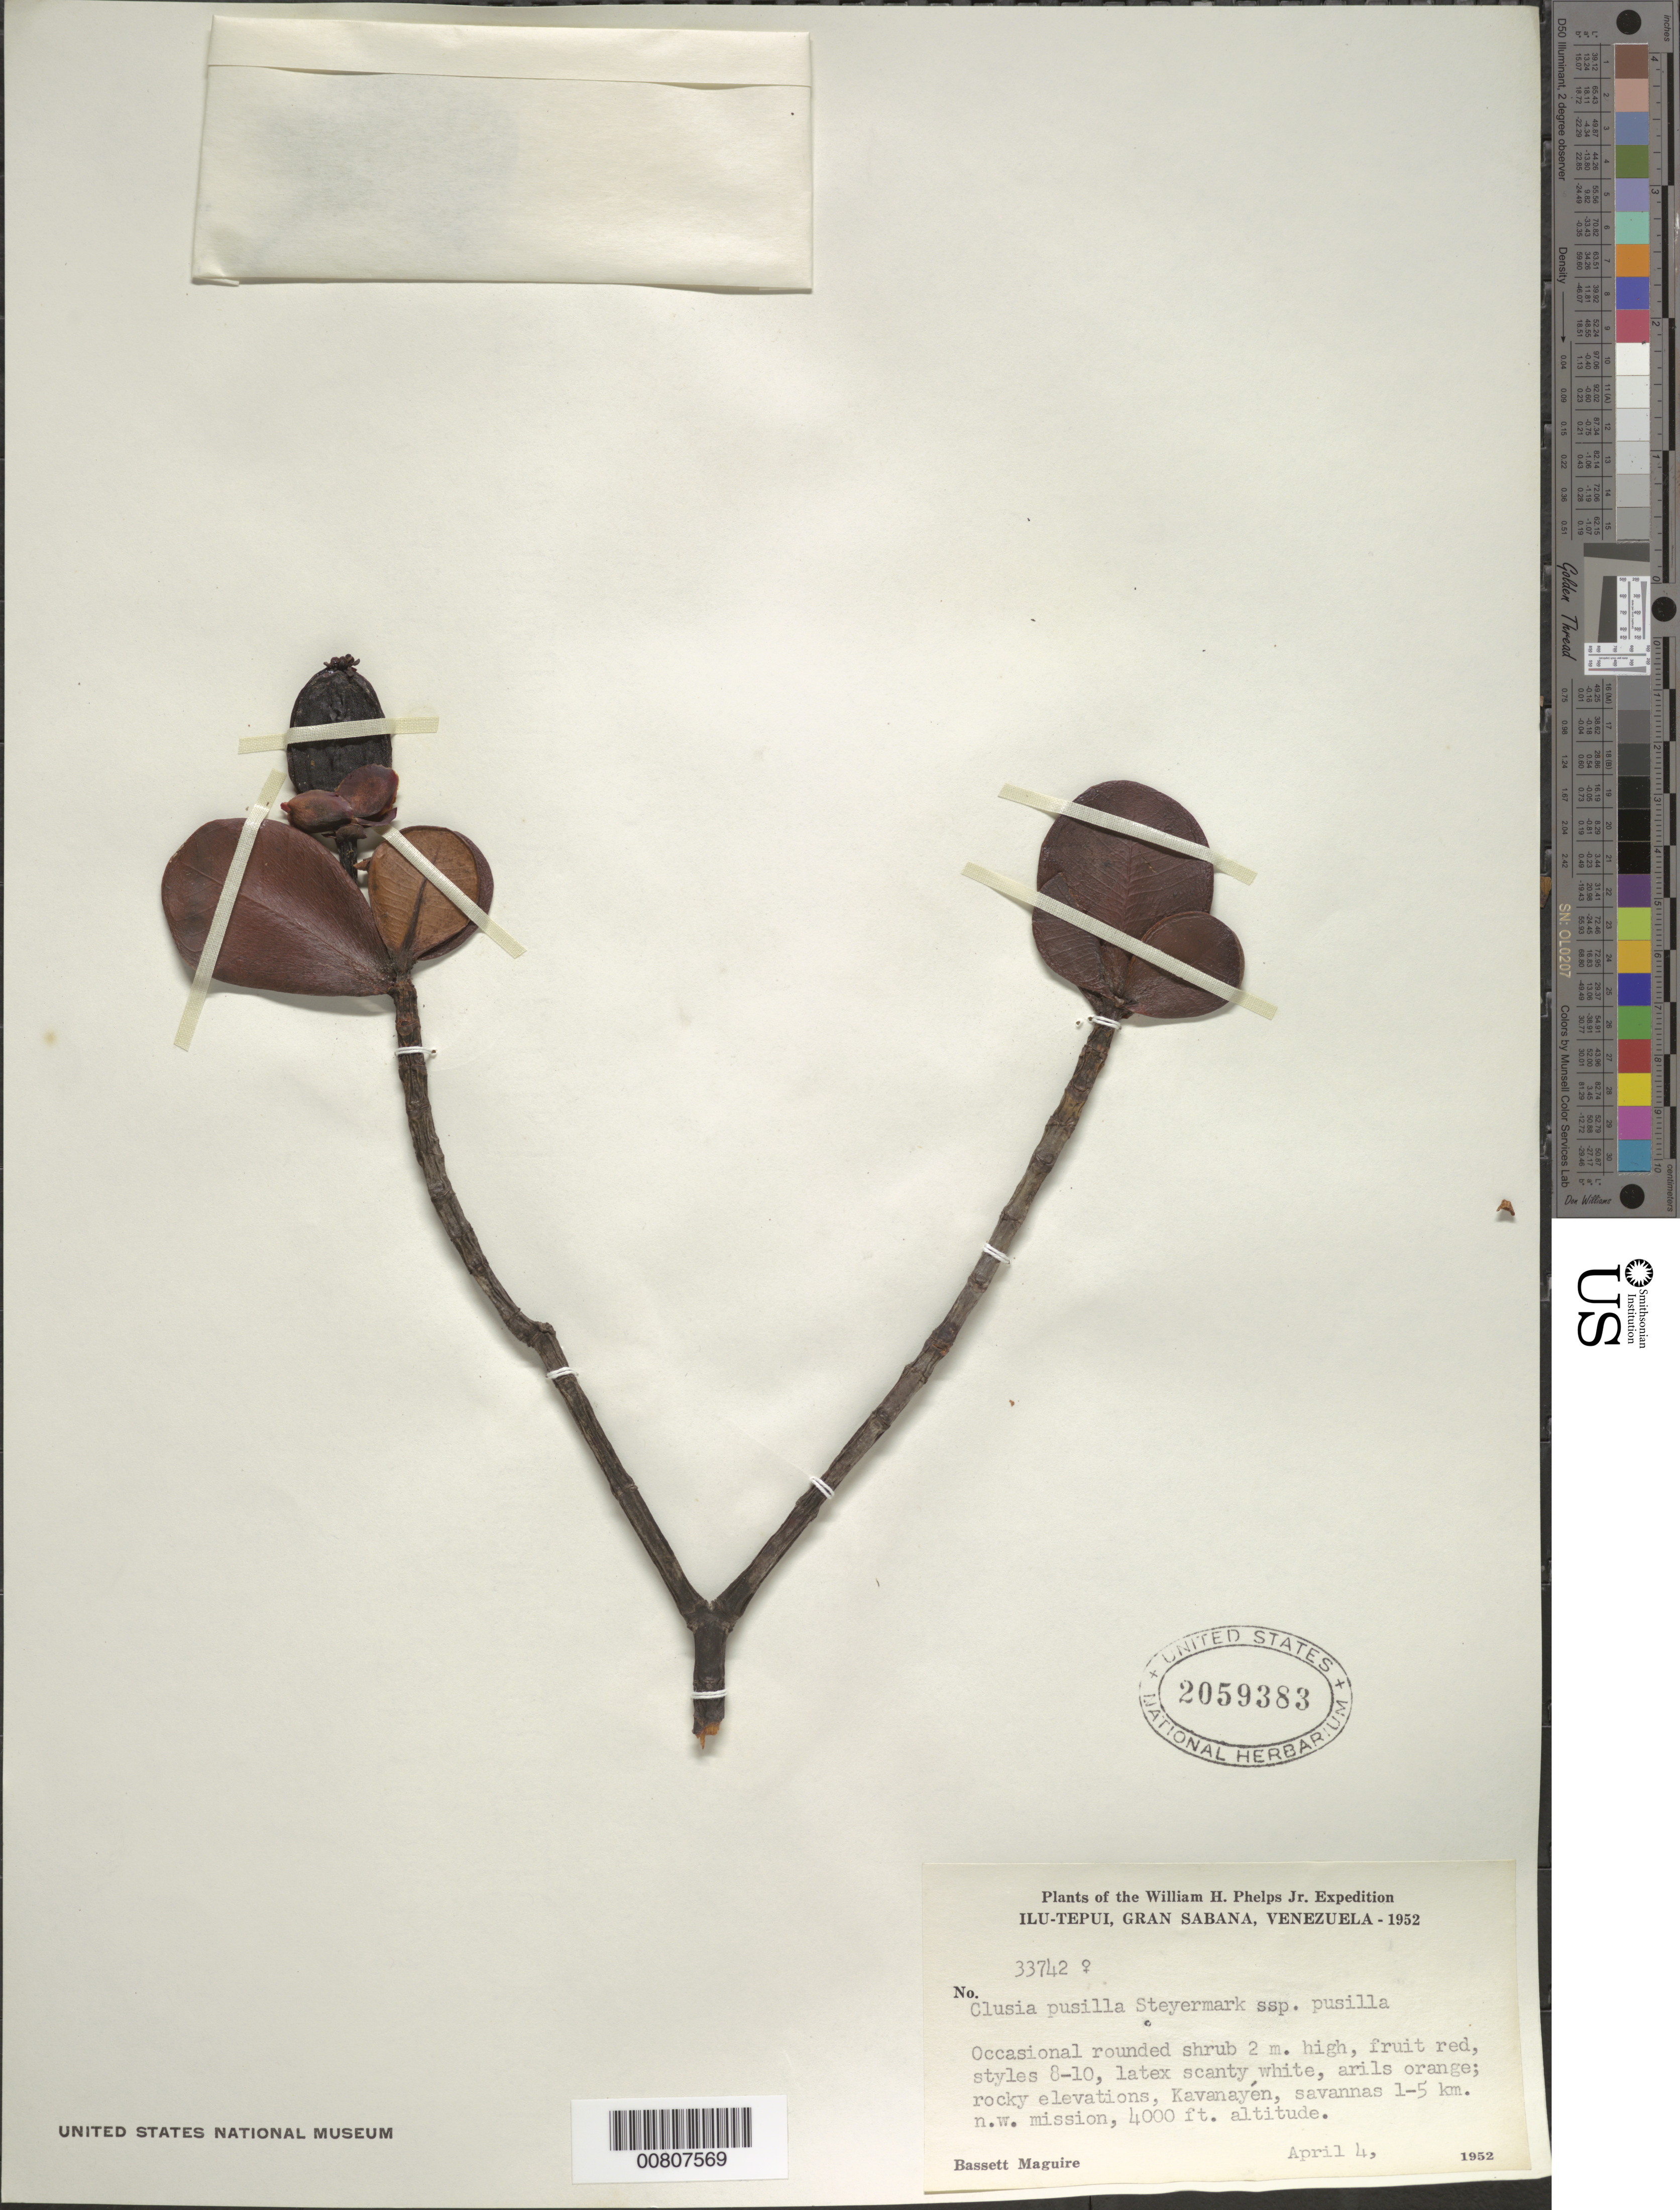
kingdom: Plantae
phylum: Tracheophyta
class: Magnoliopsida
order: Malpighiales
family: Clusiaceae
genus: Clusia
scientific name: Clusia pusilla subsp. pusilla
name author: Steyerm.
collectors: B. Maguire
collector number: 33742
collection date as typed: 4-Apr-52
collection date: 1952-04-04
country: Venezuela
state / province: Bolívar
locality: Gran Sabana, Ilu-tepuí, 1-5 km NW of Kavanayén Mission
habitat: Rocky elevations in savanna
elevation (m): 1300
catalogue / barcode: US 2059383